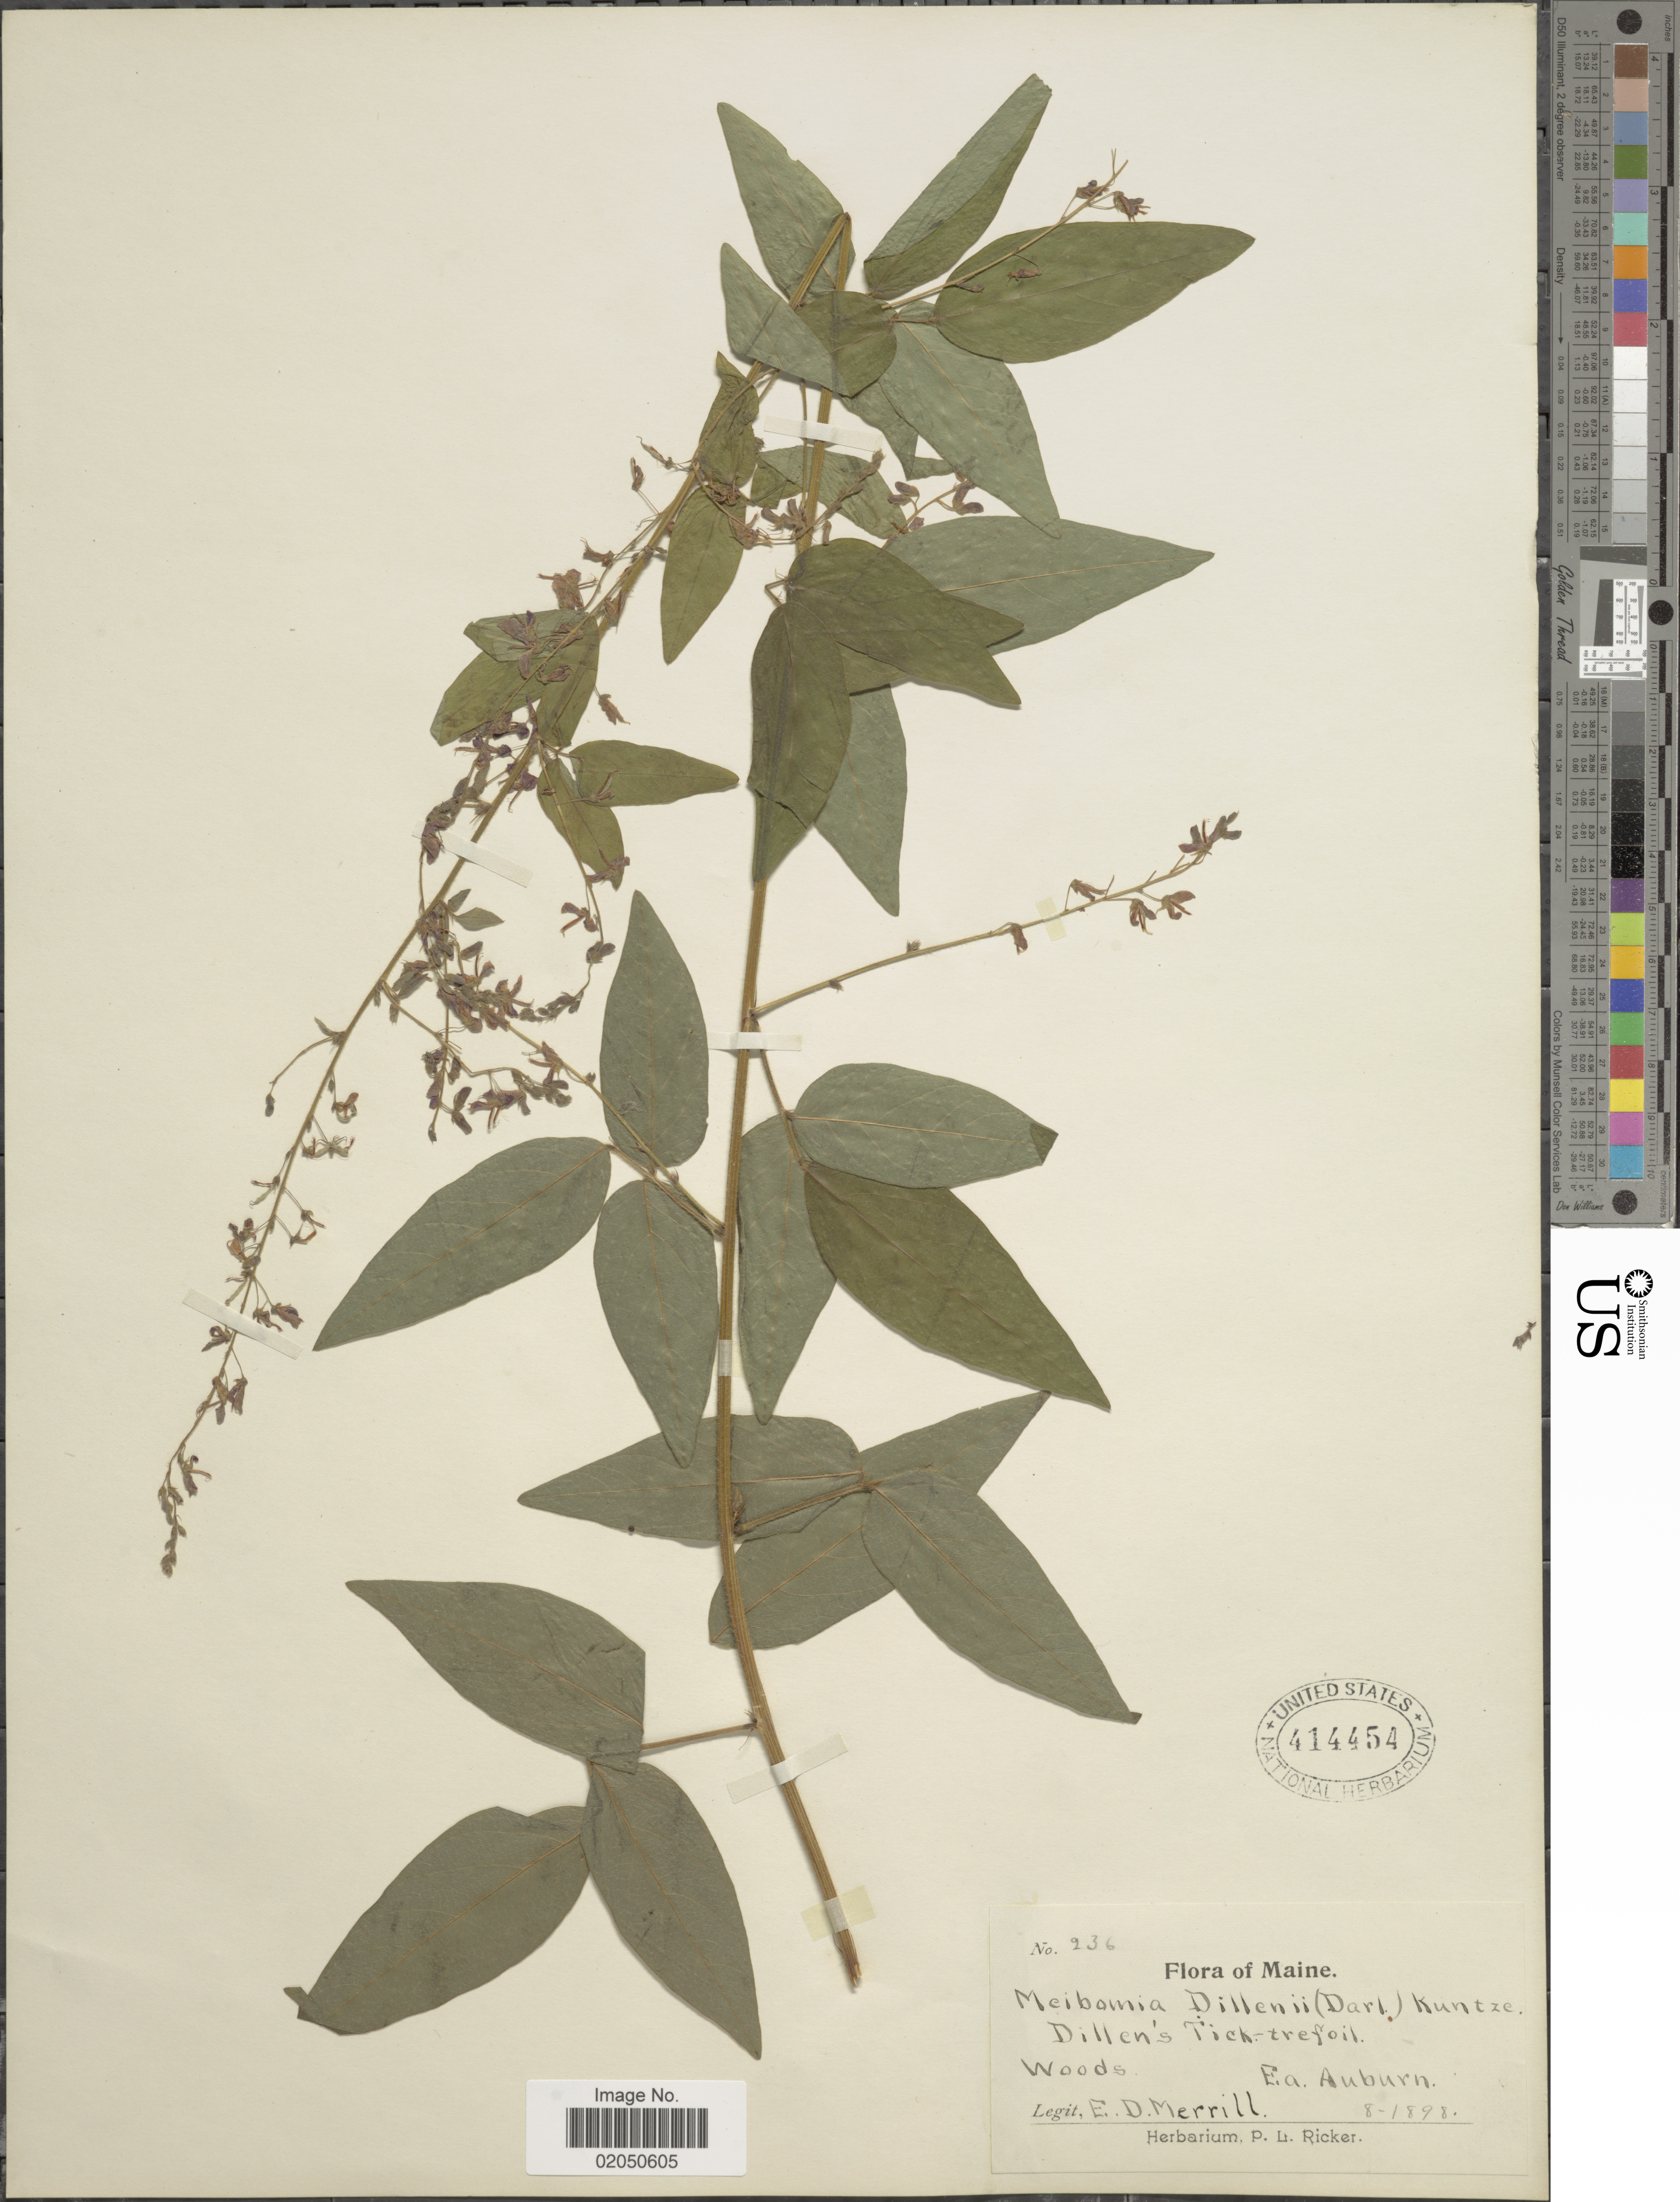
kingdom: Plantae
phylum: Tracheophyta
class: Magnoliopsida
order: Fabales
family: Fabaceae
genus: Desmodium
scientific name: Desmodium perplexum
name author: B.G. Schub.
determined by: Strong, Mark T., (BOT), Smithsonian Institution - National Museum of Natural History (UNITED STATES)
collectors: E. D. Merrill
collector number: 236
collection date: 1898-08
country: United States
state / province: Maine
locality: EA Auburn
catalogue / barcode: US 414454